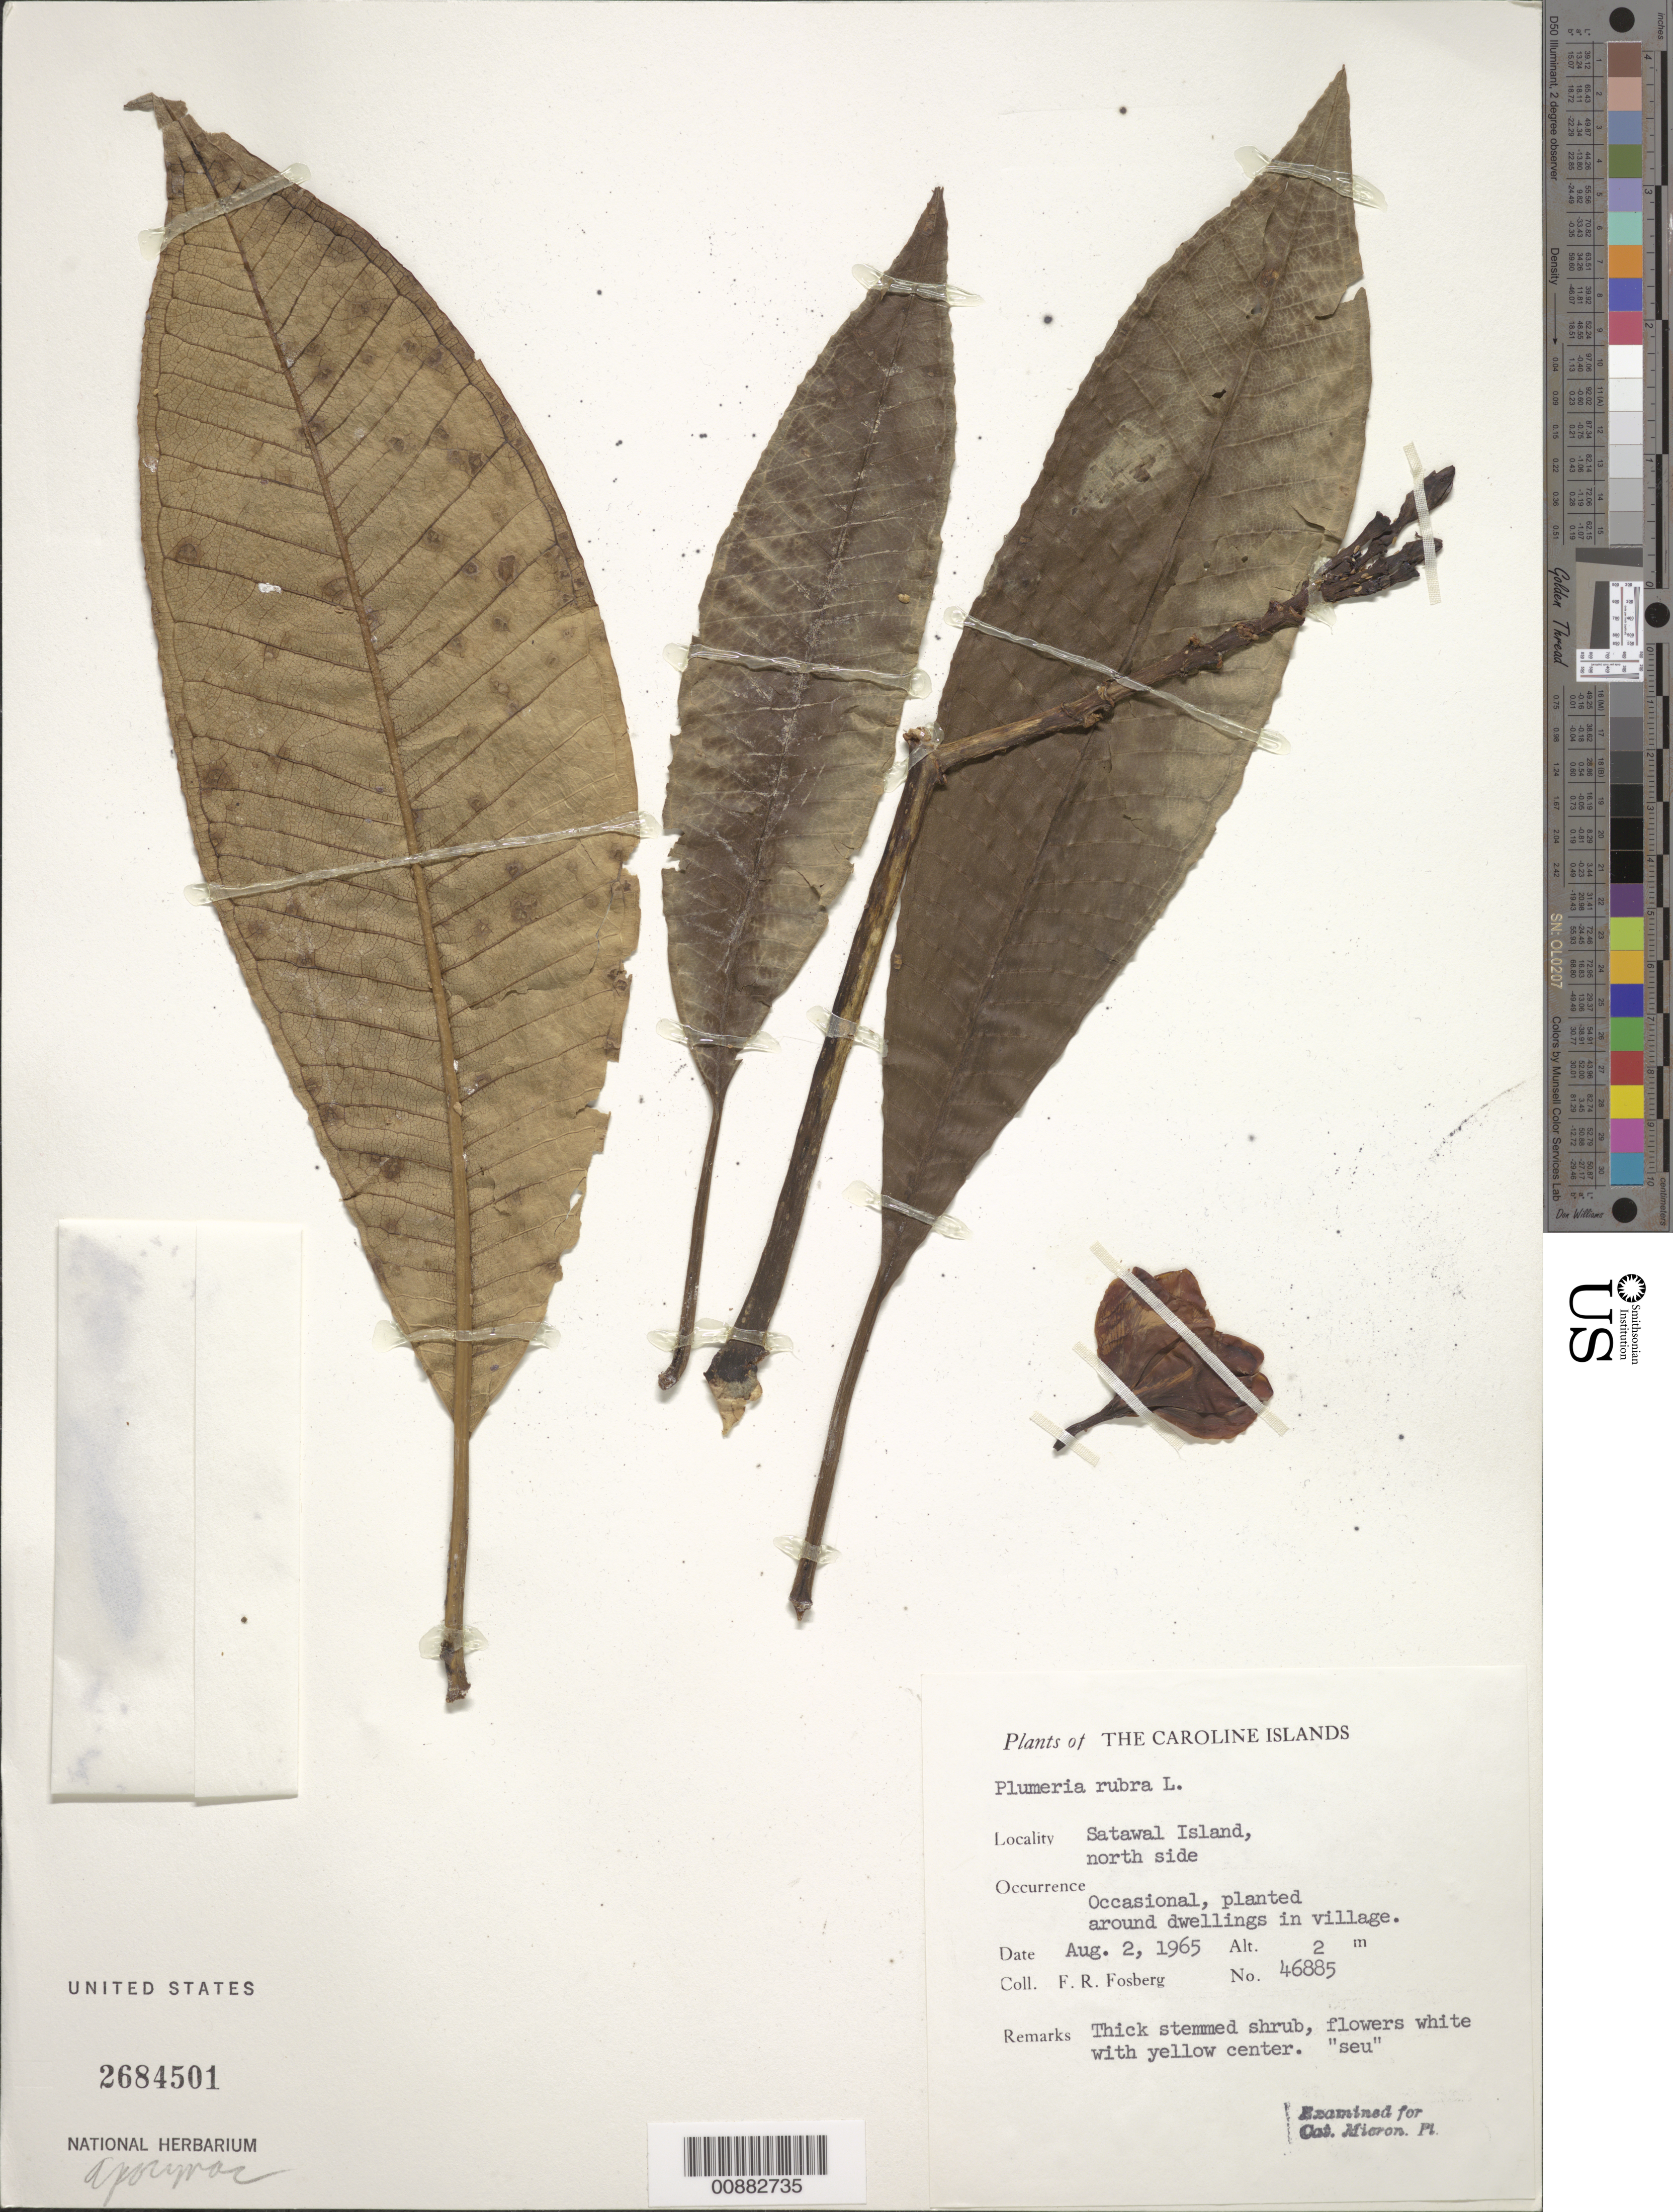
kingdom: Plantae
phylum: Tracheophyta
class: Magnoliopsida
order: Gentianales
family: Apocynaceae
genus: Plumeria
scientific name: Plumeria rubra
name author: L.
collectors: F. R. Fosberg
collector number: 46885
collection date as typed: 02 Aug 1965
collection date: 1965-08-02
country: Micronesia, Federated States of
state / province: Yap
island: Satawal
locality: Planted around dwellings.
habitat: Planted around dwellings.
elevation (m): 2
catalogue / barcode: US 2684501